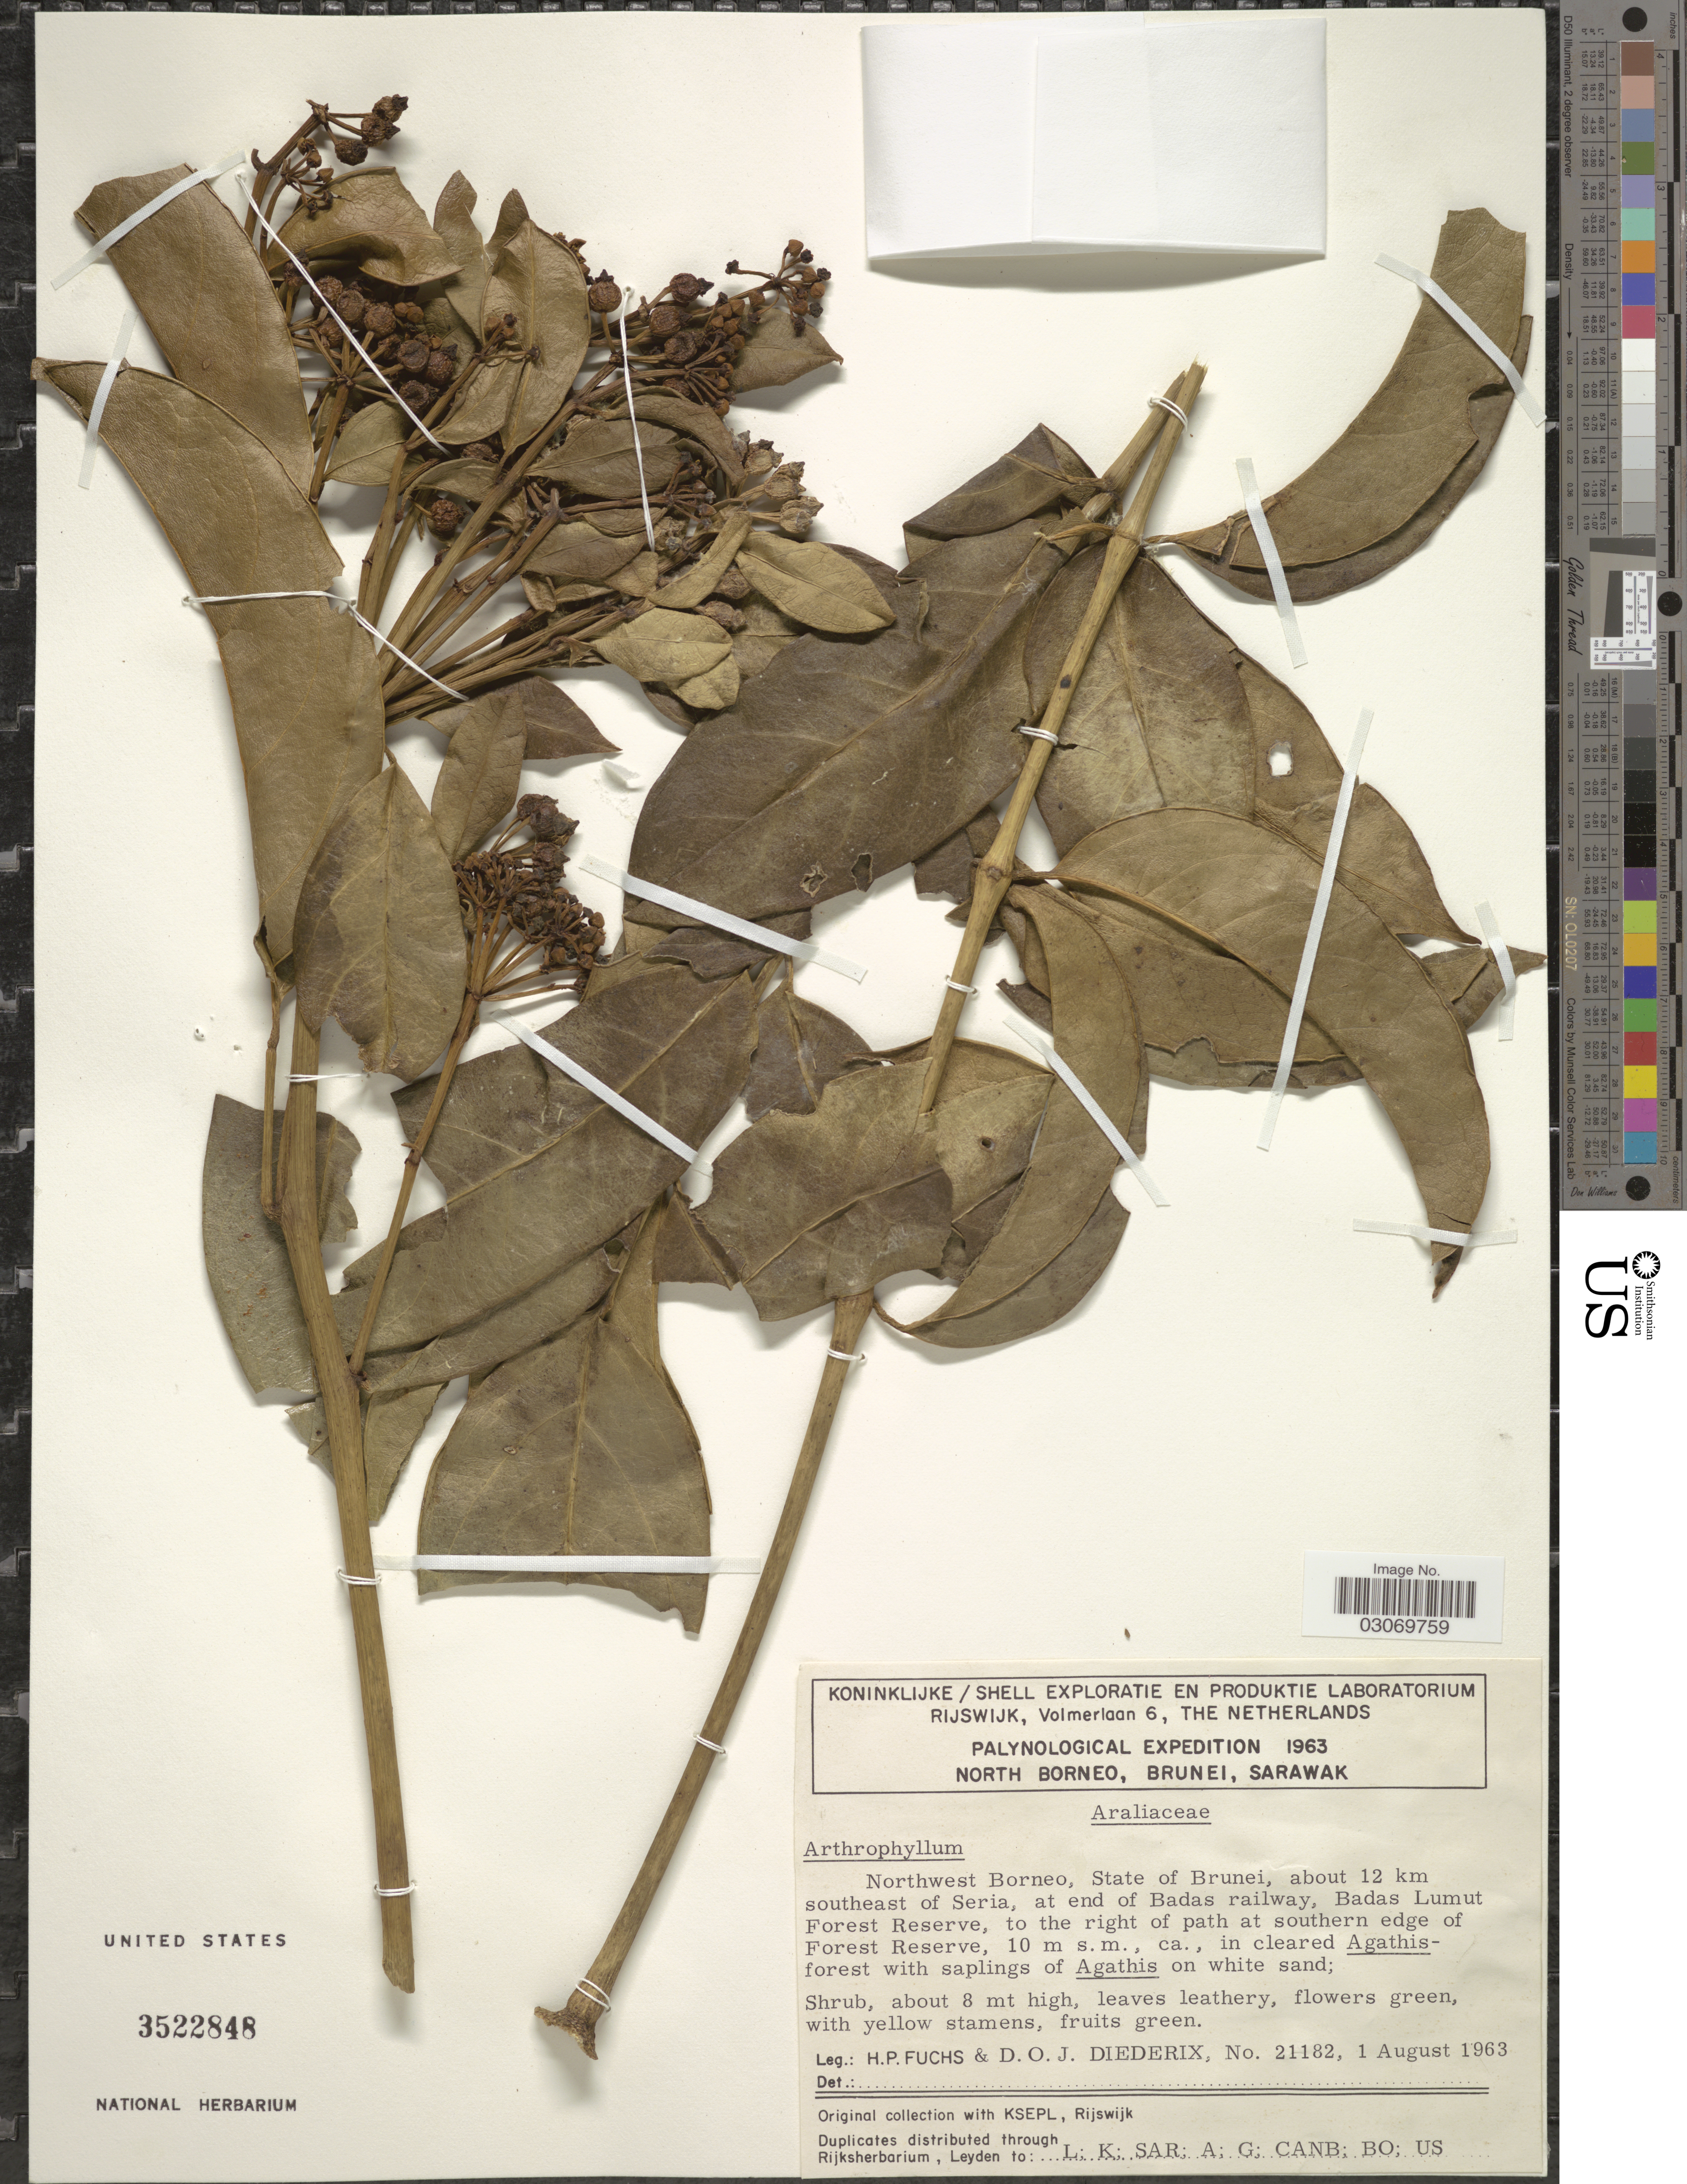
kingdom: Plantae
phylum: Tracheophyta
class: Magnoliopsida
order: Apiales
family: Araliaceae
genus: Arthrophyllum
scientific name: Arthrophyllum sp.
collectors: H. P. Fuchs & D. Diederix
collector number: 21182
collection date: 1963-08-01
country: Brunei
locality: Northwest Borneo, State of Brunei, about 12 km southeast of Seria, at end of Badas railway, Badas Lumut Forest Reserve, to the right of path at southern edge of Forest Reserve.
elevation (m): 10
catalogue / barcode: US 3522848